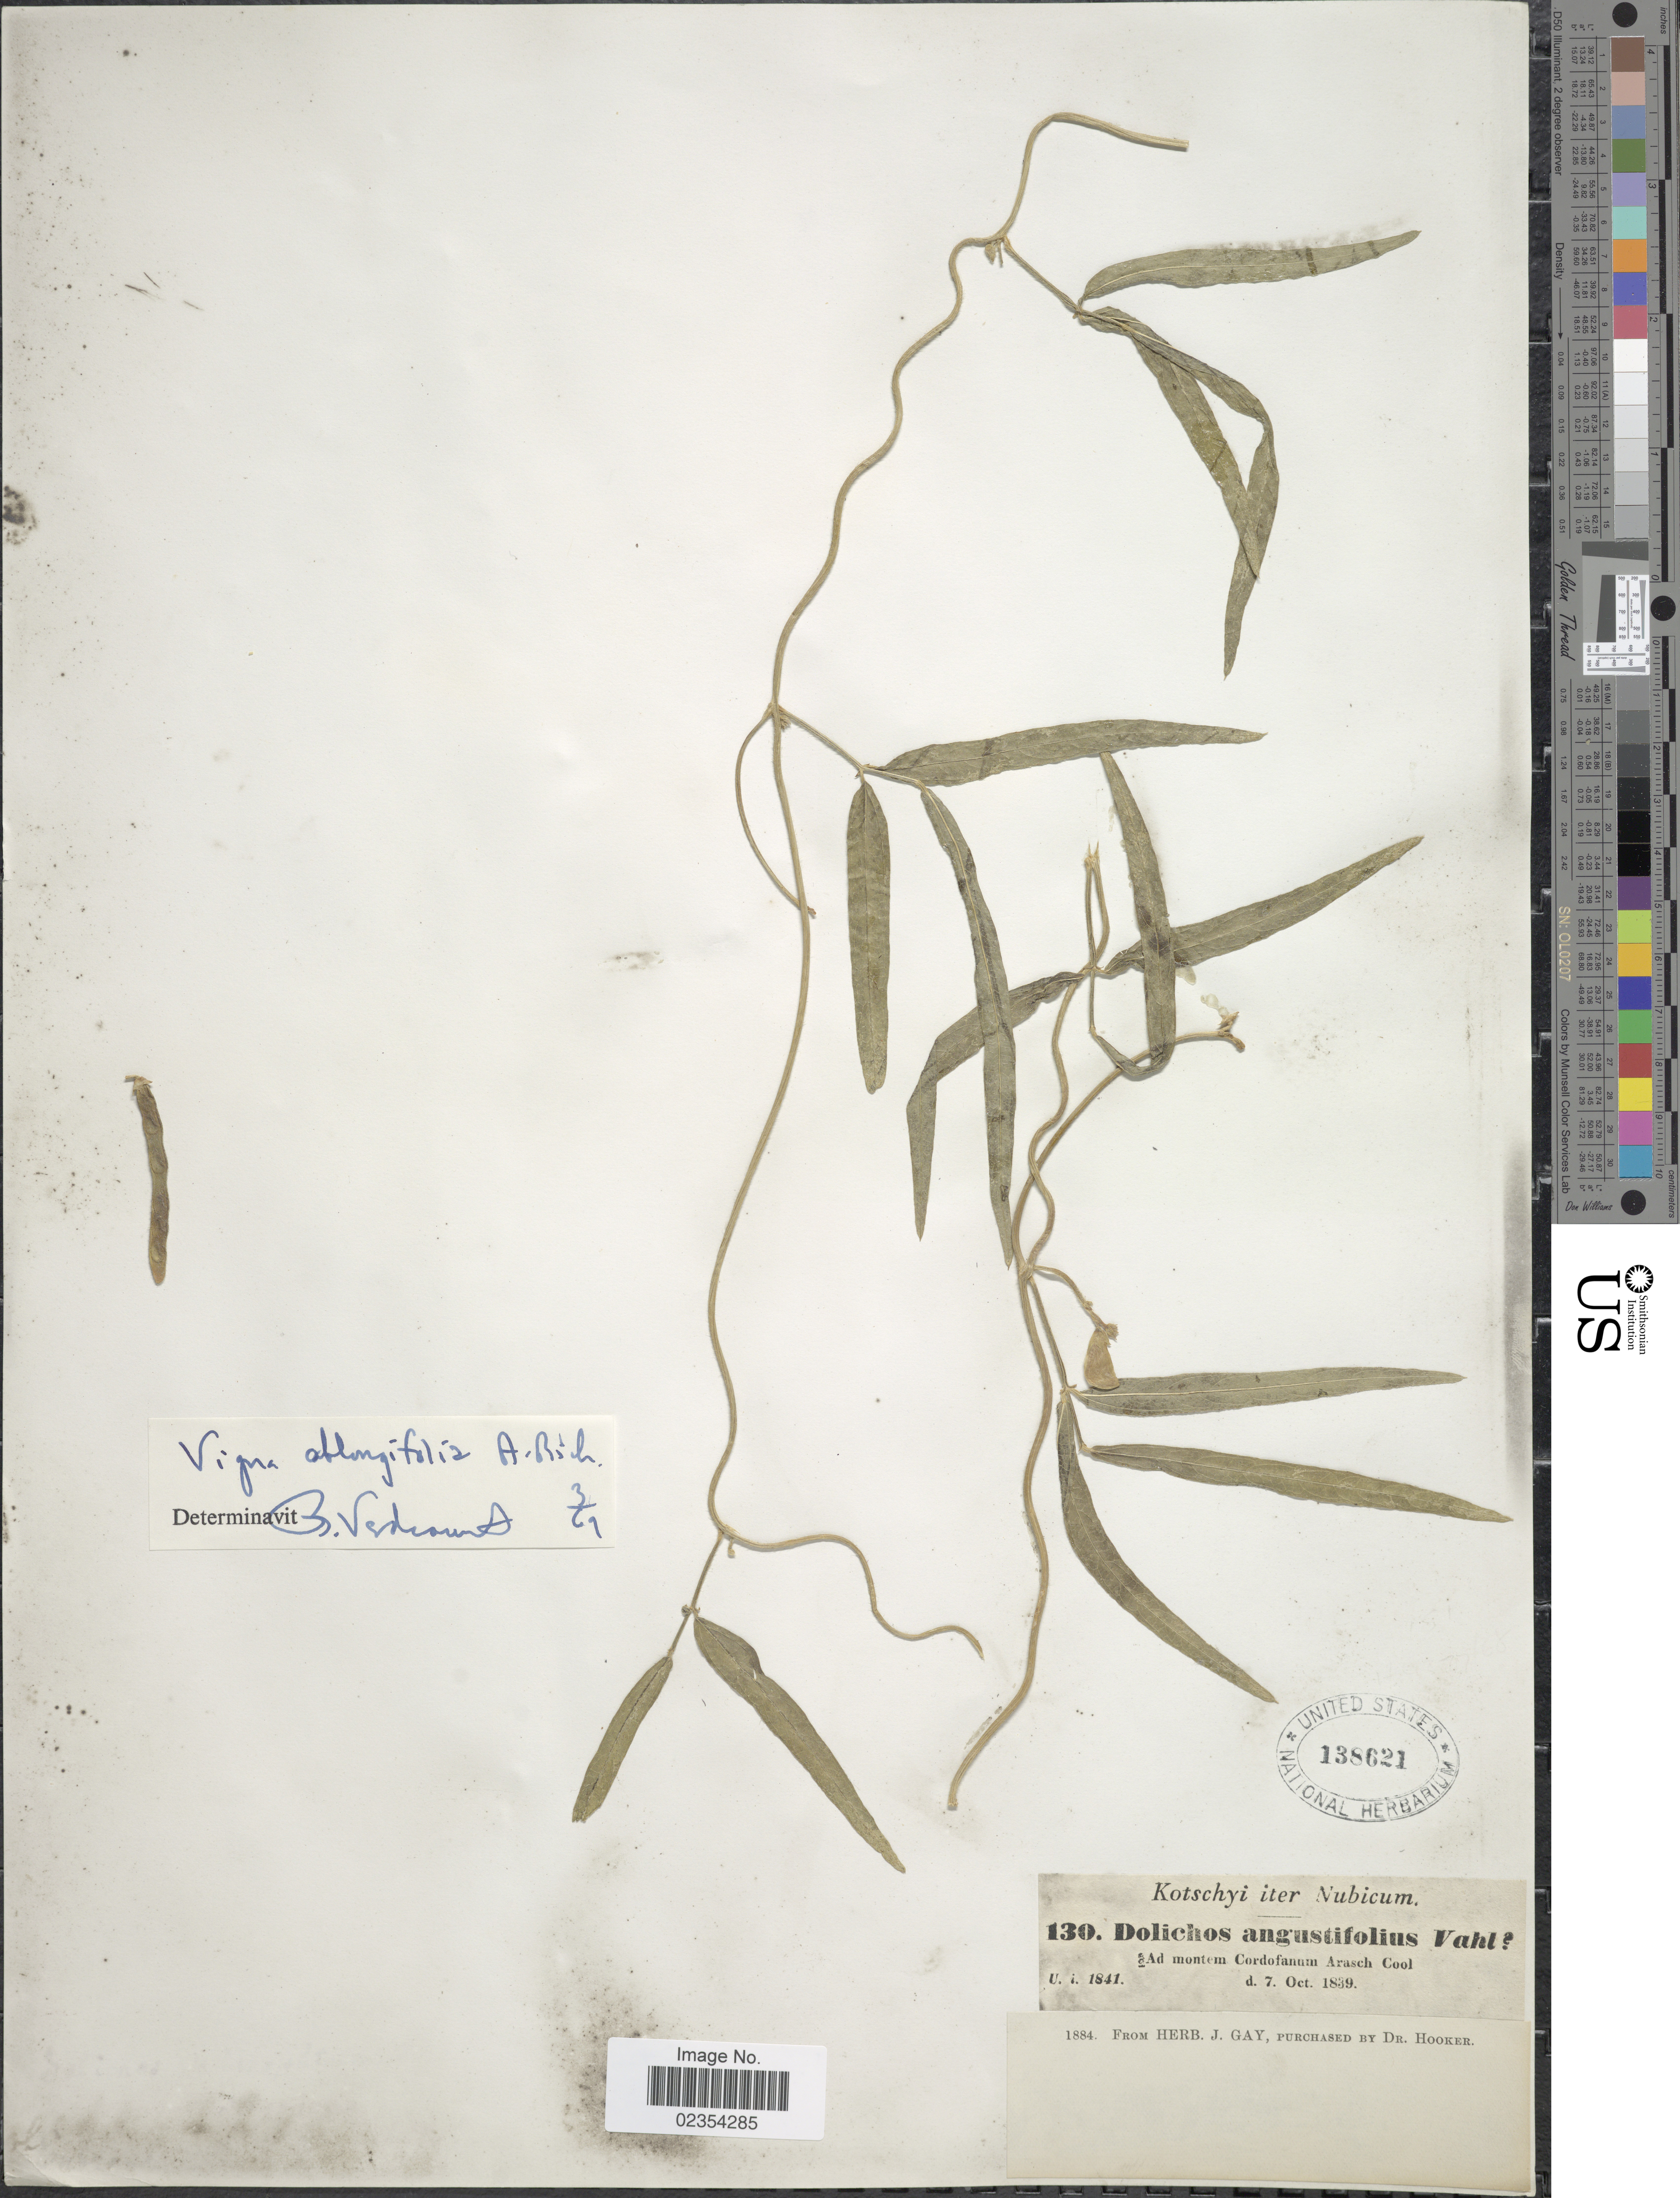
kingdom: Plantae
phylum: Tracheophyta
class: Magnoliopsida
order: Fabales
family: Fabaceae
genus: Vigna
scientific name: Vigna oblongifolia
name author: A. Rich.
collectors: -. Kotschyi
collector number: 130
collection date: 1839-10-07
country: Sudan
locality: Iter Nubicum, Ad montem Cordofanum Arasch Cool.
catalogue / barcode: US 138621